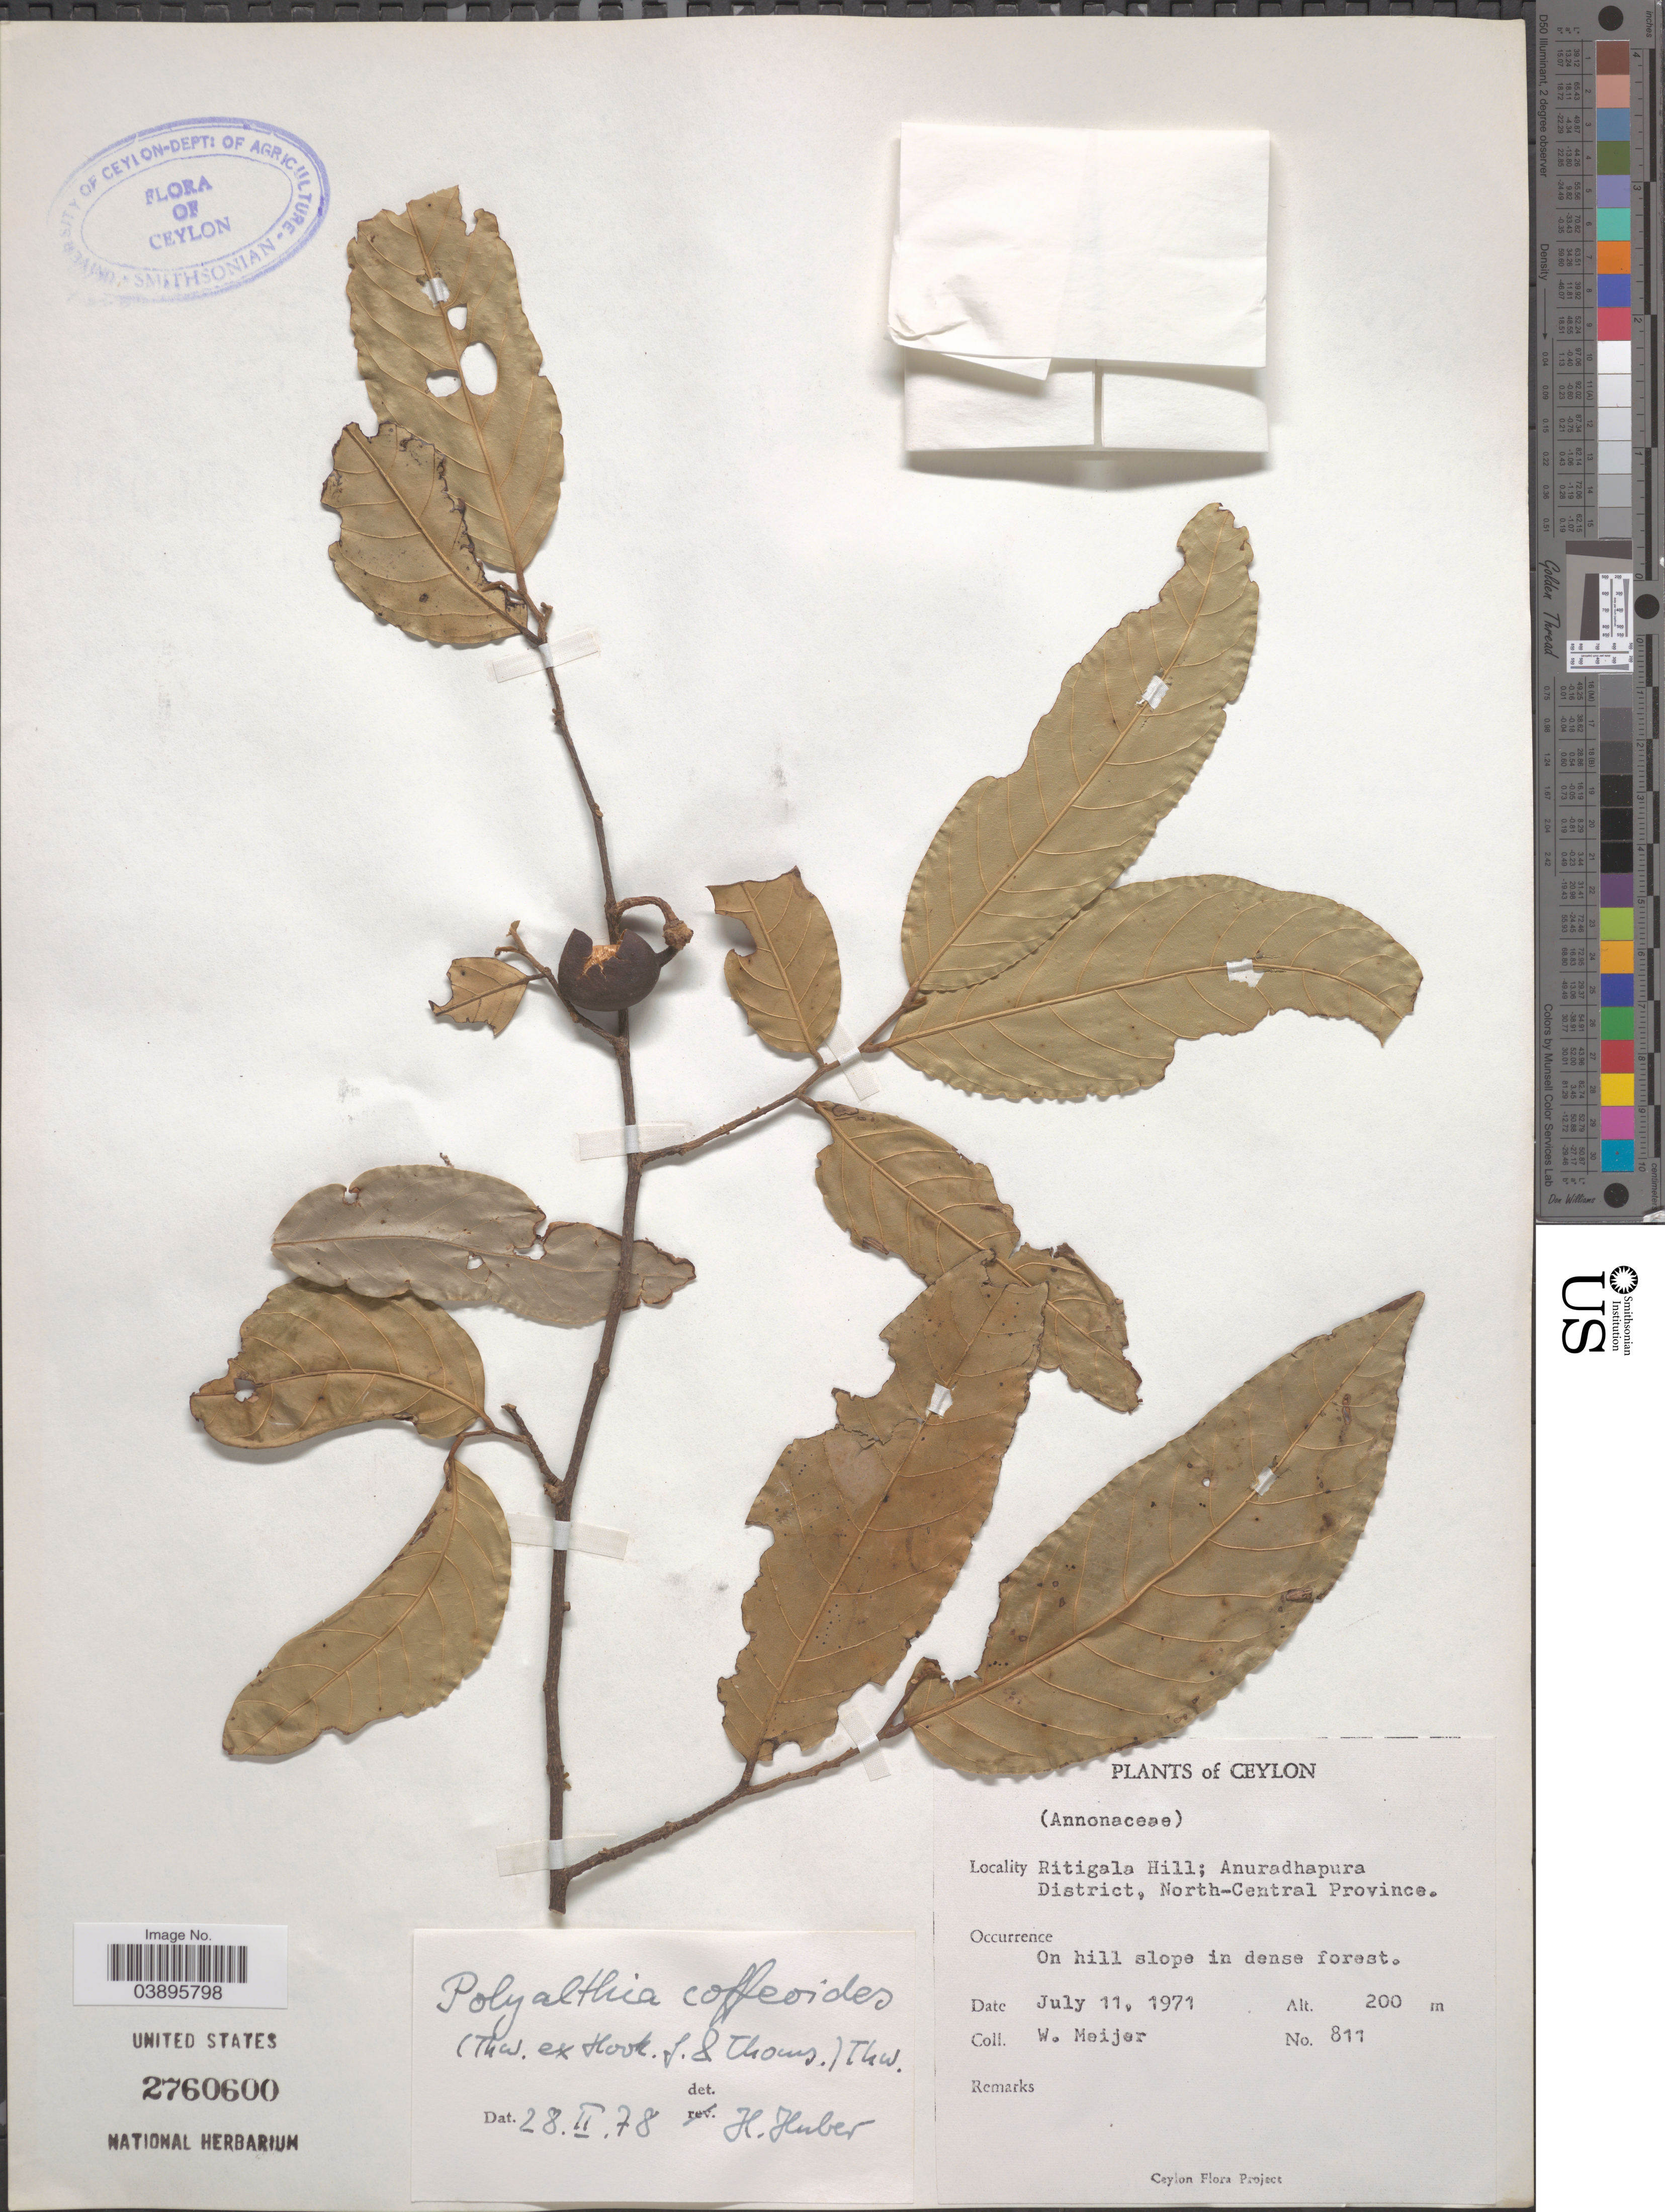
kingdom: Plantae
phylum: Tracheophyta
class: Magnoliopsida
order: Magnoliales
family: Annonaceae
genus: Polyalthia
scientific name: Polyalthia coffeoides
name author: (Thwaites ex Hook. f. & Thomson) Thwaites ex Bedd.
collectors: W. Meijer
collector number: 811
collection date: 1971-07-11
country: Sri Lanka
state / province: North Central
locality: Ceylon. Ritigala Hill; Anuradhapura District.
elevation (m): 200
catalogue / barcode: US 2760600